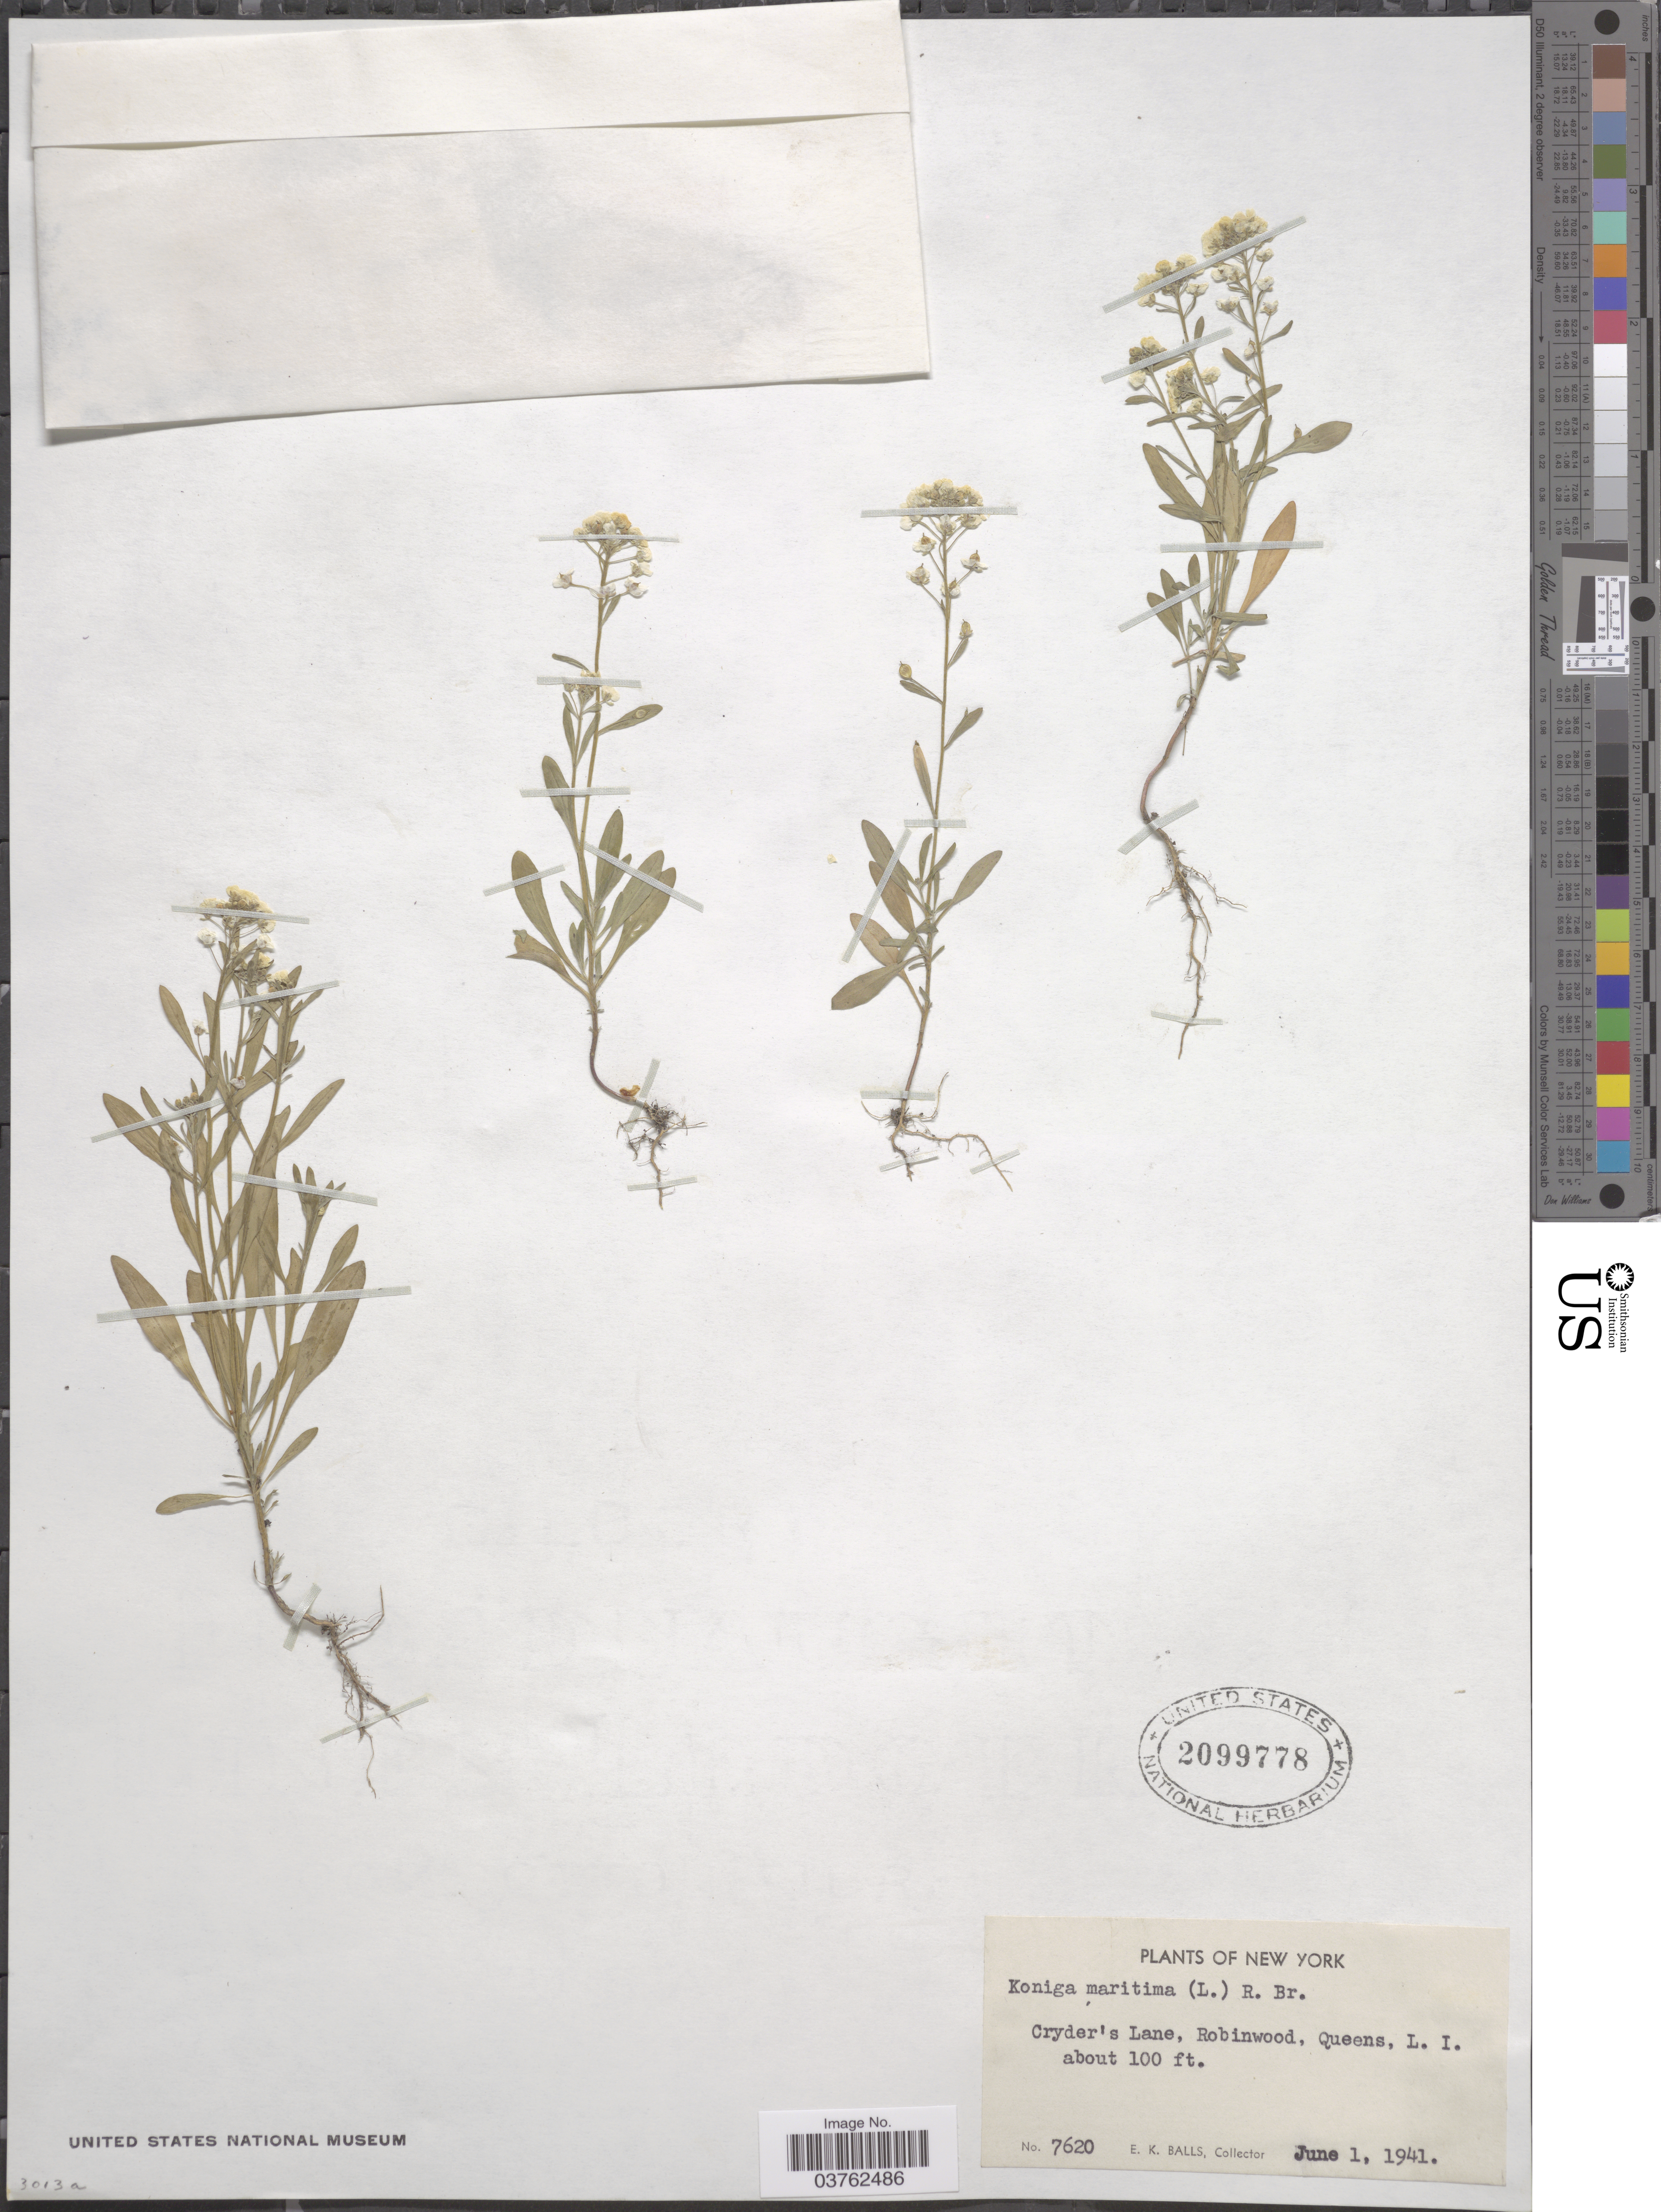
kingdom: Plantae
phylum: Tracheophyta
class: Magnoliopsida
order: Brassicales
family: Brassicaceae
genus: Lobularia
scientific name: Lobularia maritima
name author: (L.) Desv.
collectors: E. K. Balls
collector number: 7620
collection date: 1941-06-01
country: United States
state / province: New York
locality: Cryder's Lane, Robinwood, Queens, L.I.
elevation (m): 30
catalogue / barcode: US 2099778